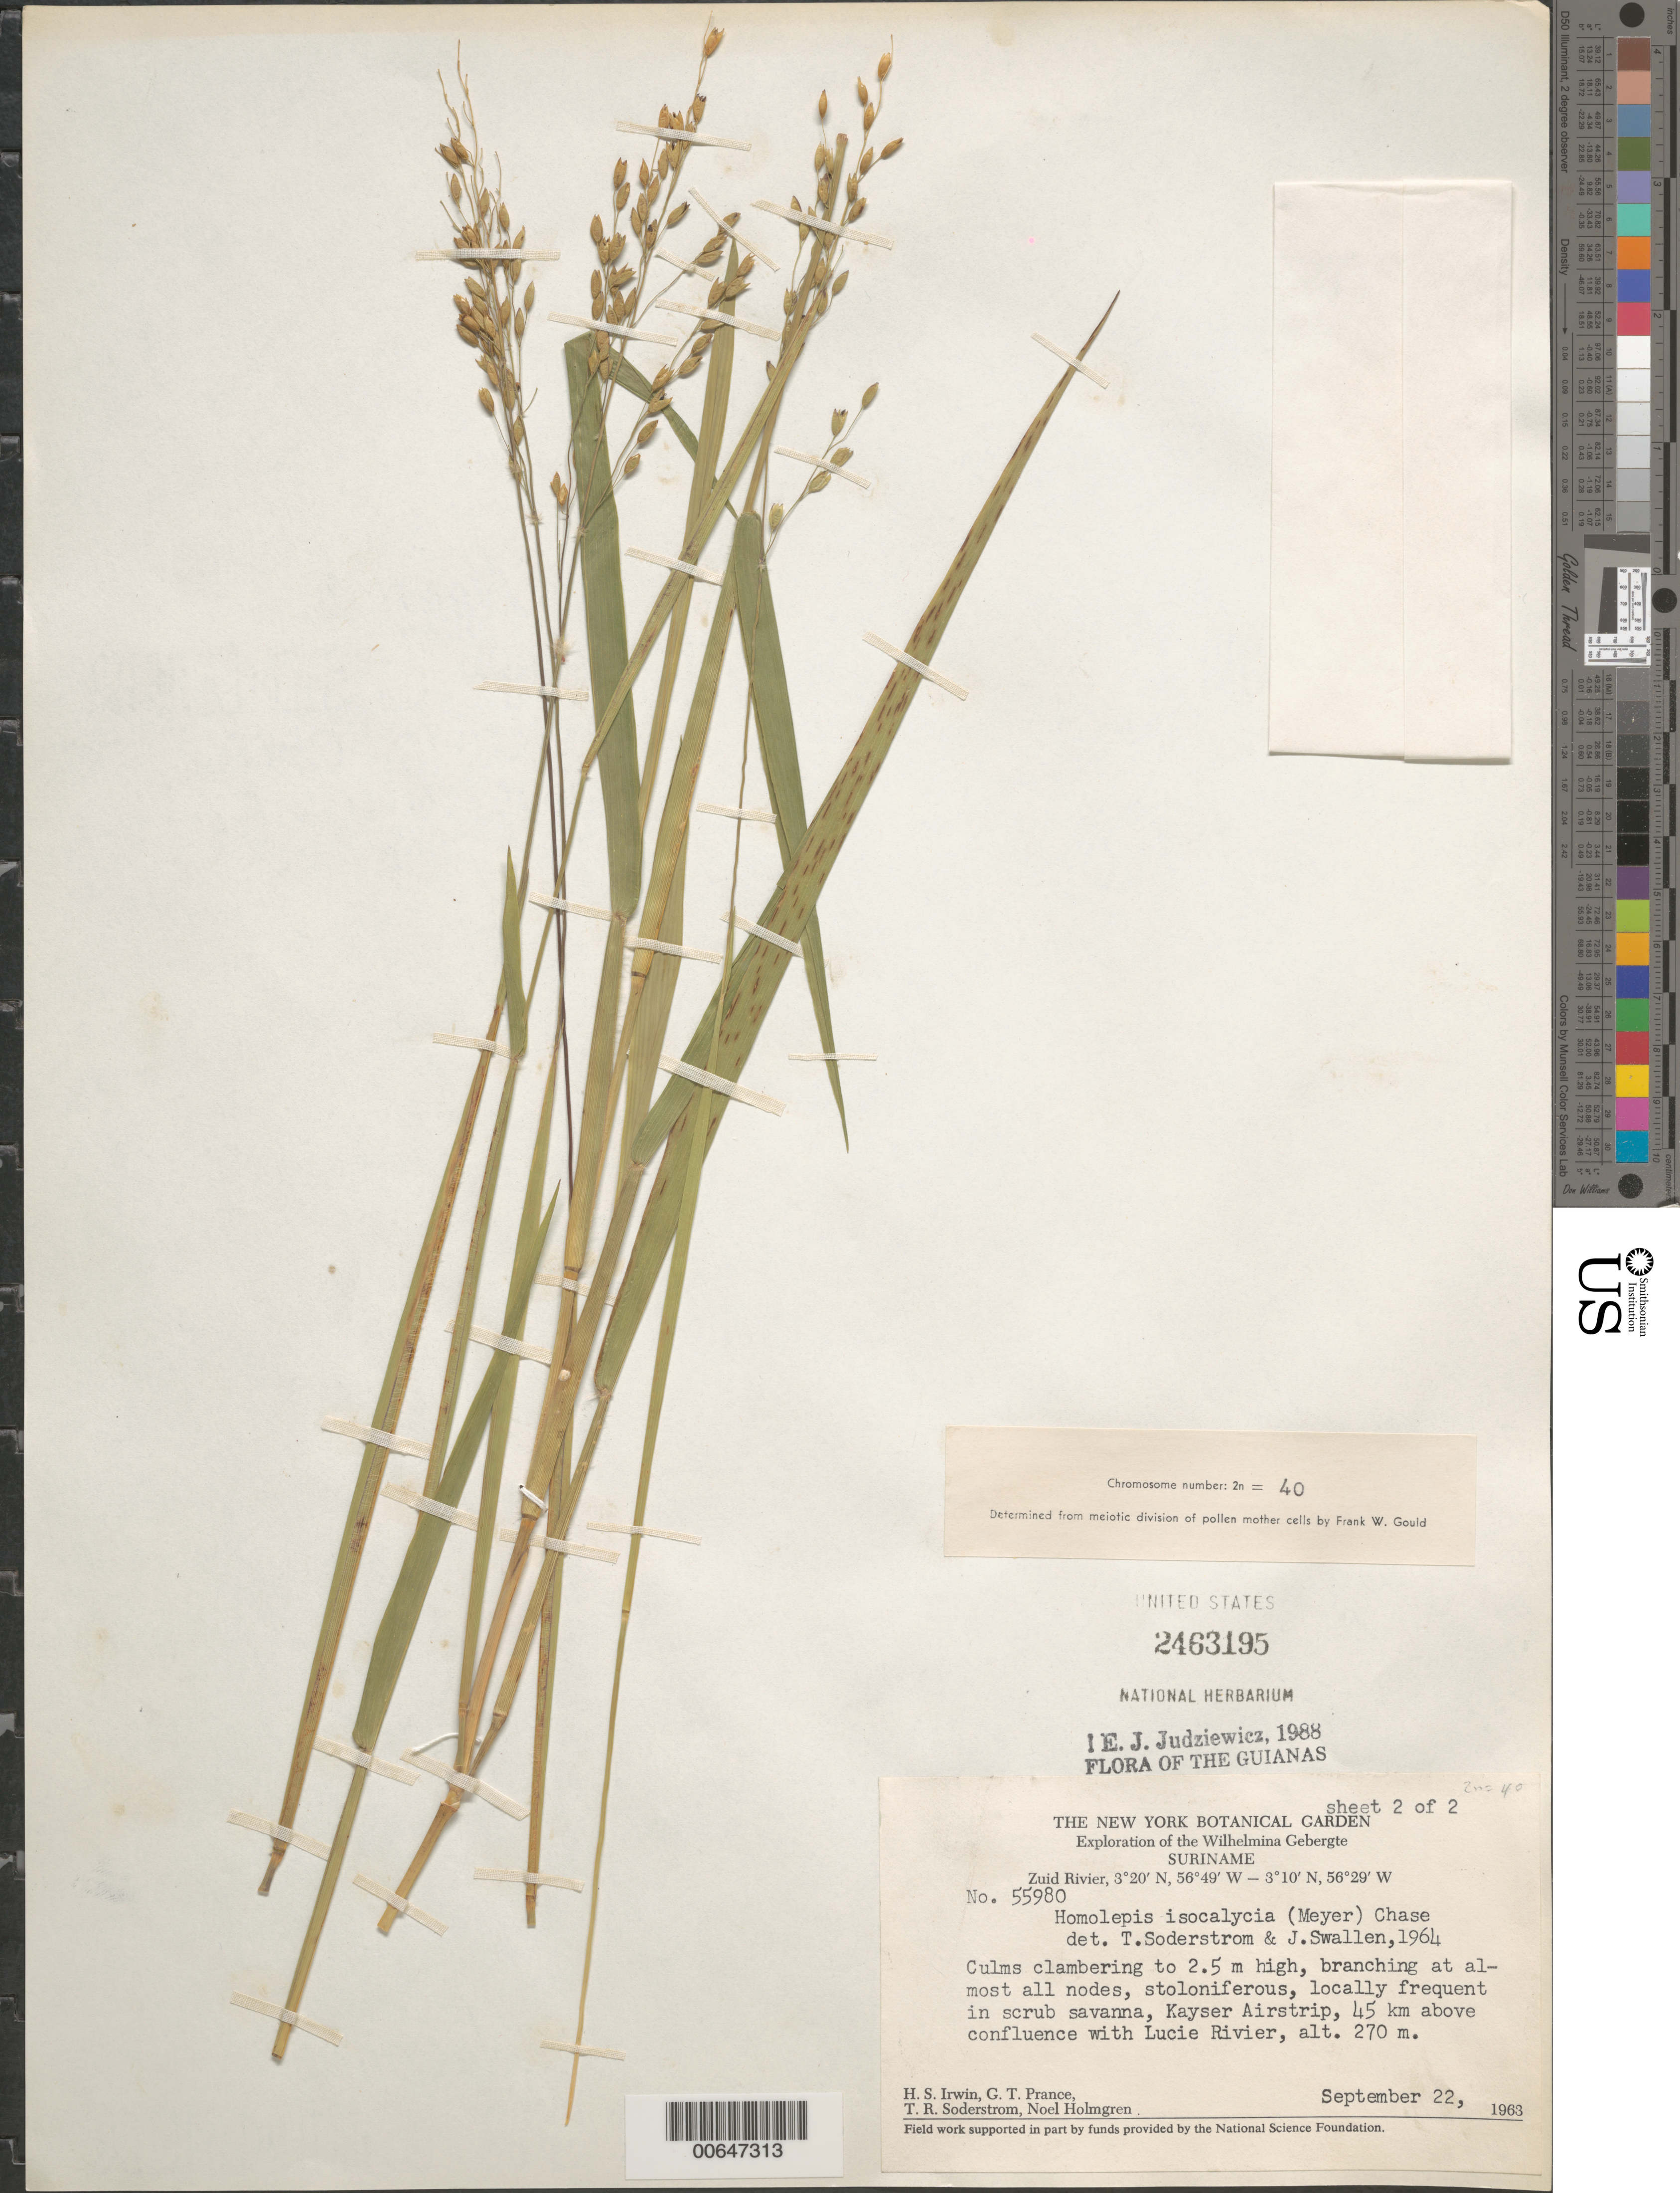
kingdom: Plantae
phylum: Tracheophyta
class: Liliopsida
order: Poales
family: Poaceae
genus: Homolepis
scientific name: Homolepis isocalycia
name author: (G. Mey.) Chase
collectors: H. Irwin, G. T. Prance, T. R. Soderstrom & N. H. Holmgren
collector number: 55980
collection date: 1963-09-22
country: Suriname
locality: Exploration of the Wilhelmina Gebergte. Zuid Rivier. Kayser Airstrip, 45 km above confluence with Lucie Rivier.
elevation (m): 270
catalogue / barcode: US 2463195